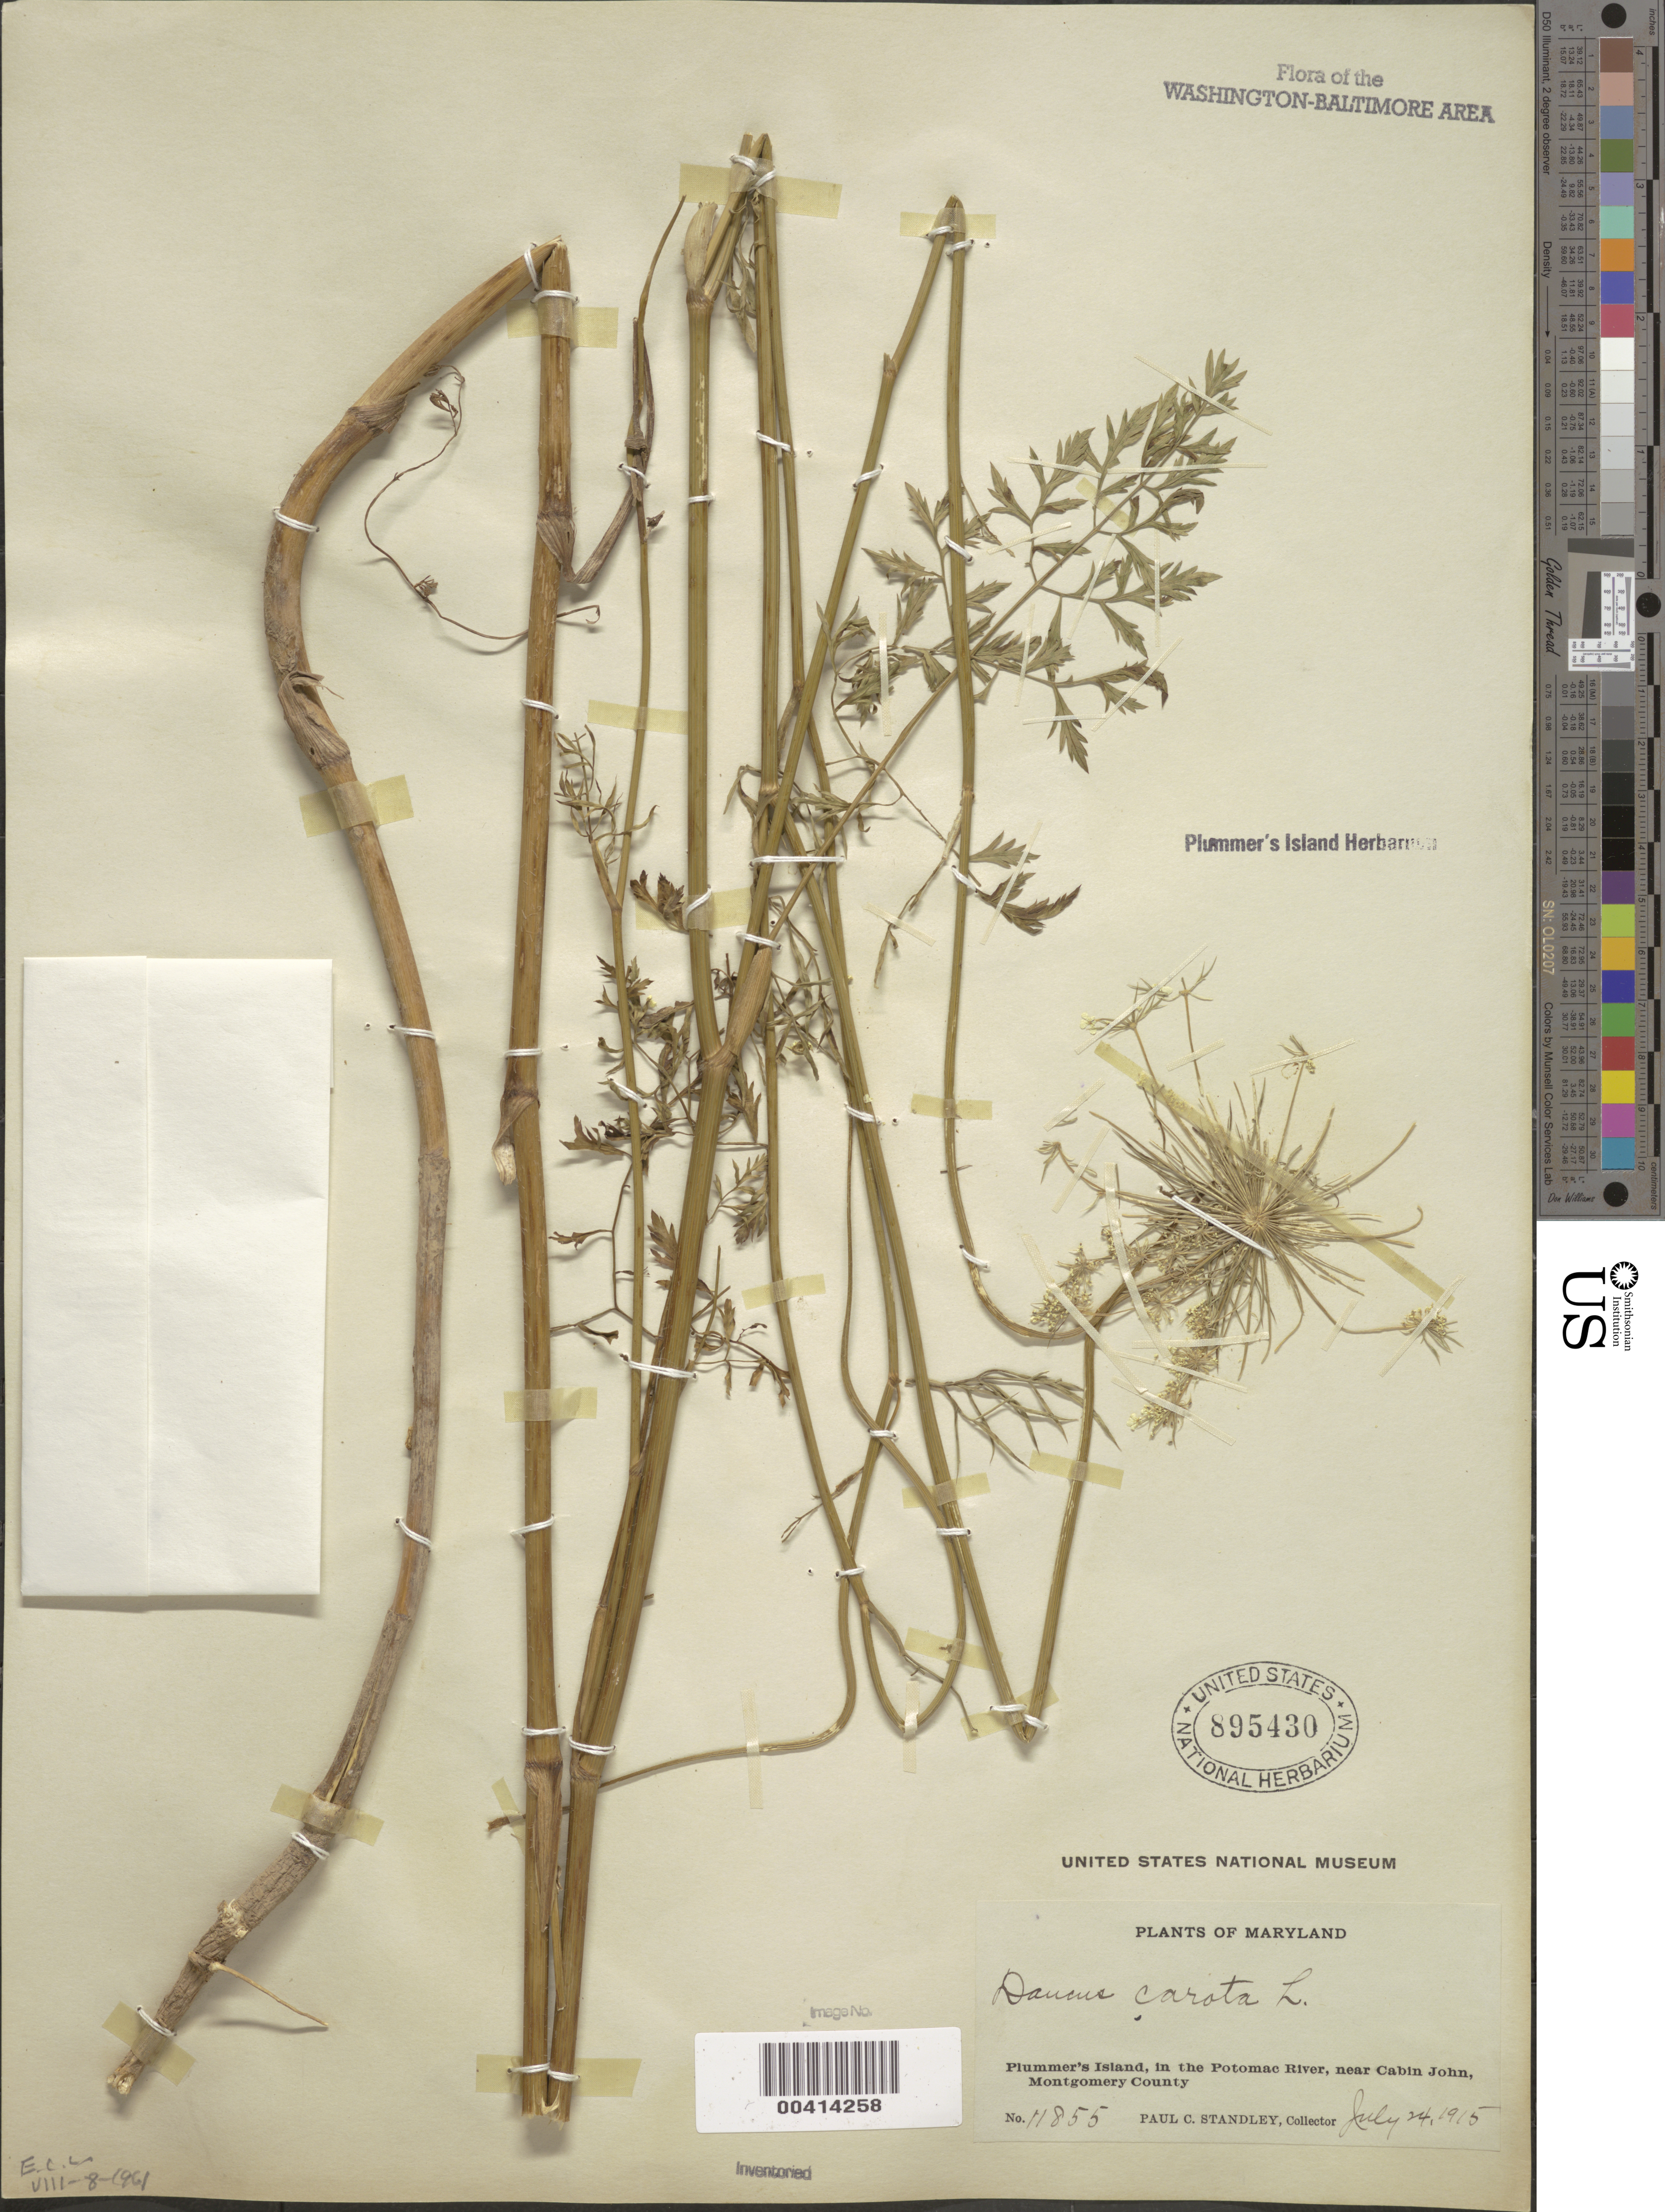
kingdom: Plantae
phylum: Tracheophyta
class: Magnoliopsida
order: Apiales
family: Apiaceae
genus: Daucus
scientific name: Daucus carota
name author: L.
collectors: P. C. Standley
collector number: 11855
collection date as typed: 24 Jul 1915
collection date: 1915-07-24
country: United States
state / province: Maryland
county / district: Montgomery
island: Plummers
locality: Plummer's Island C. & O. Canal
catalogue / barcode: US 895430